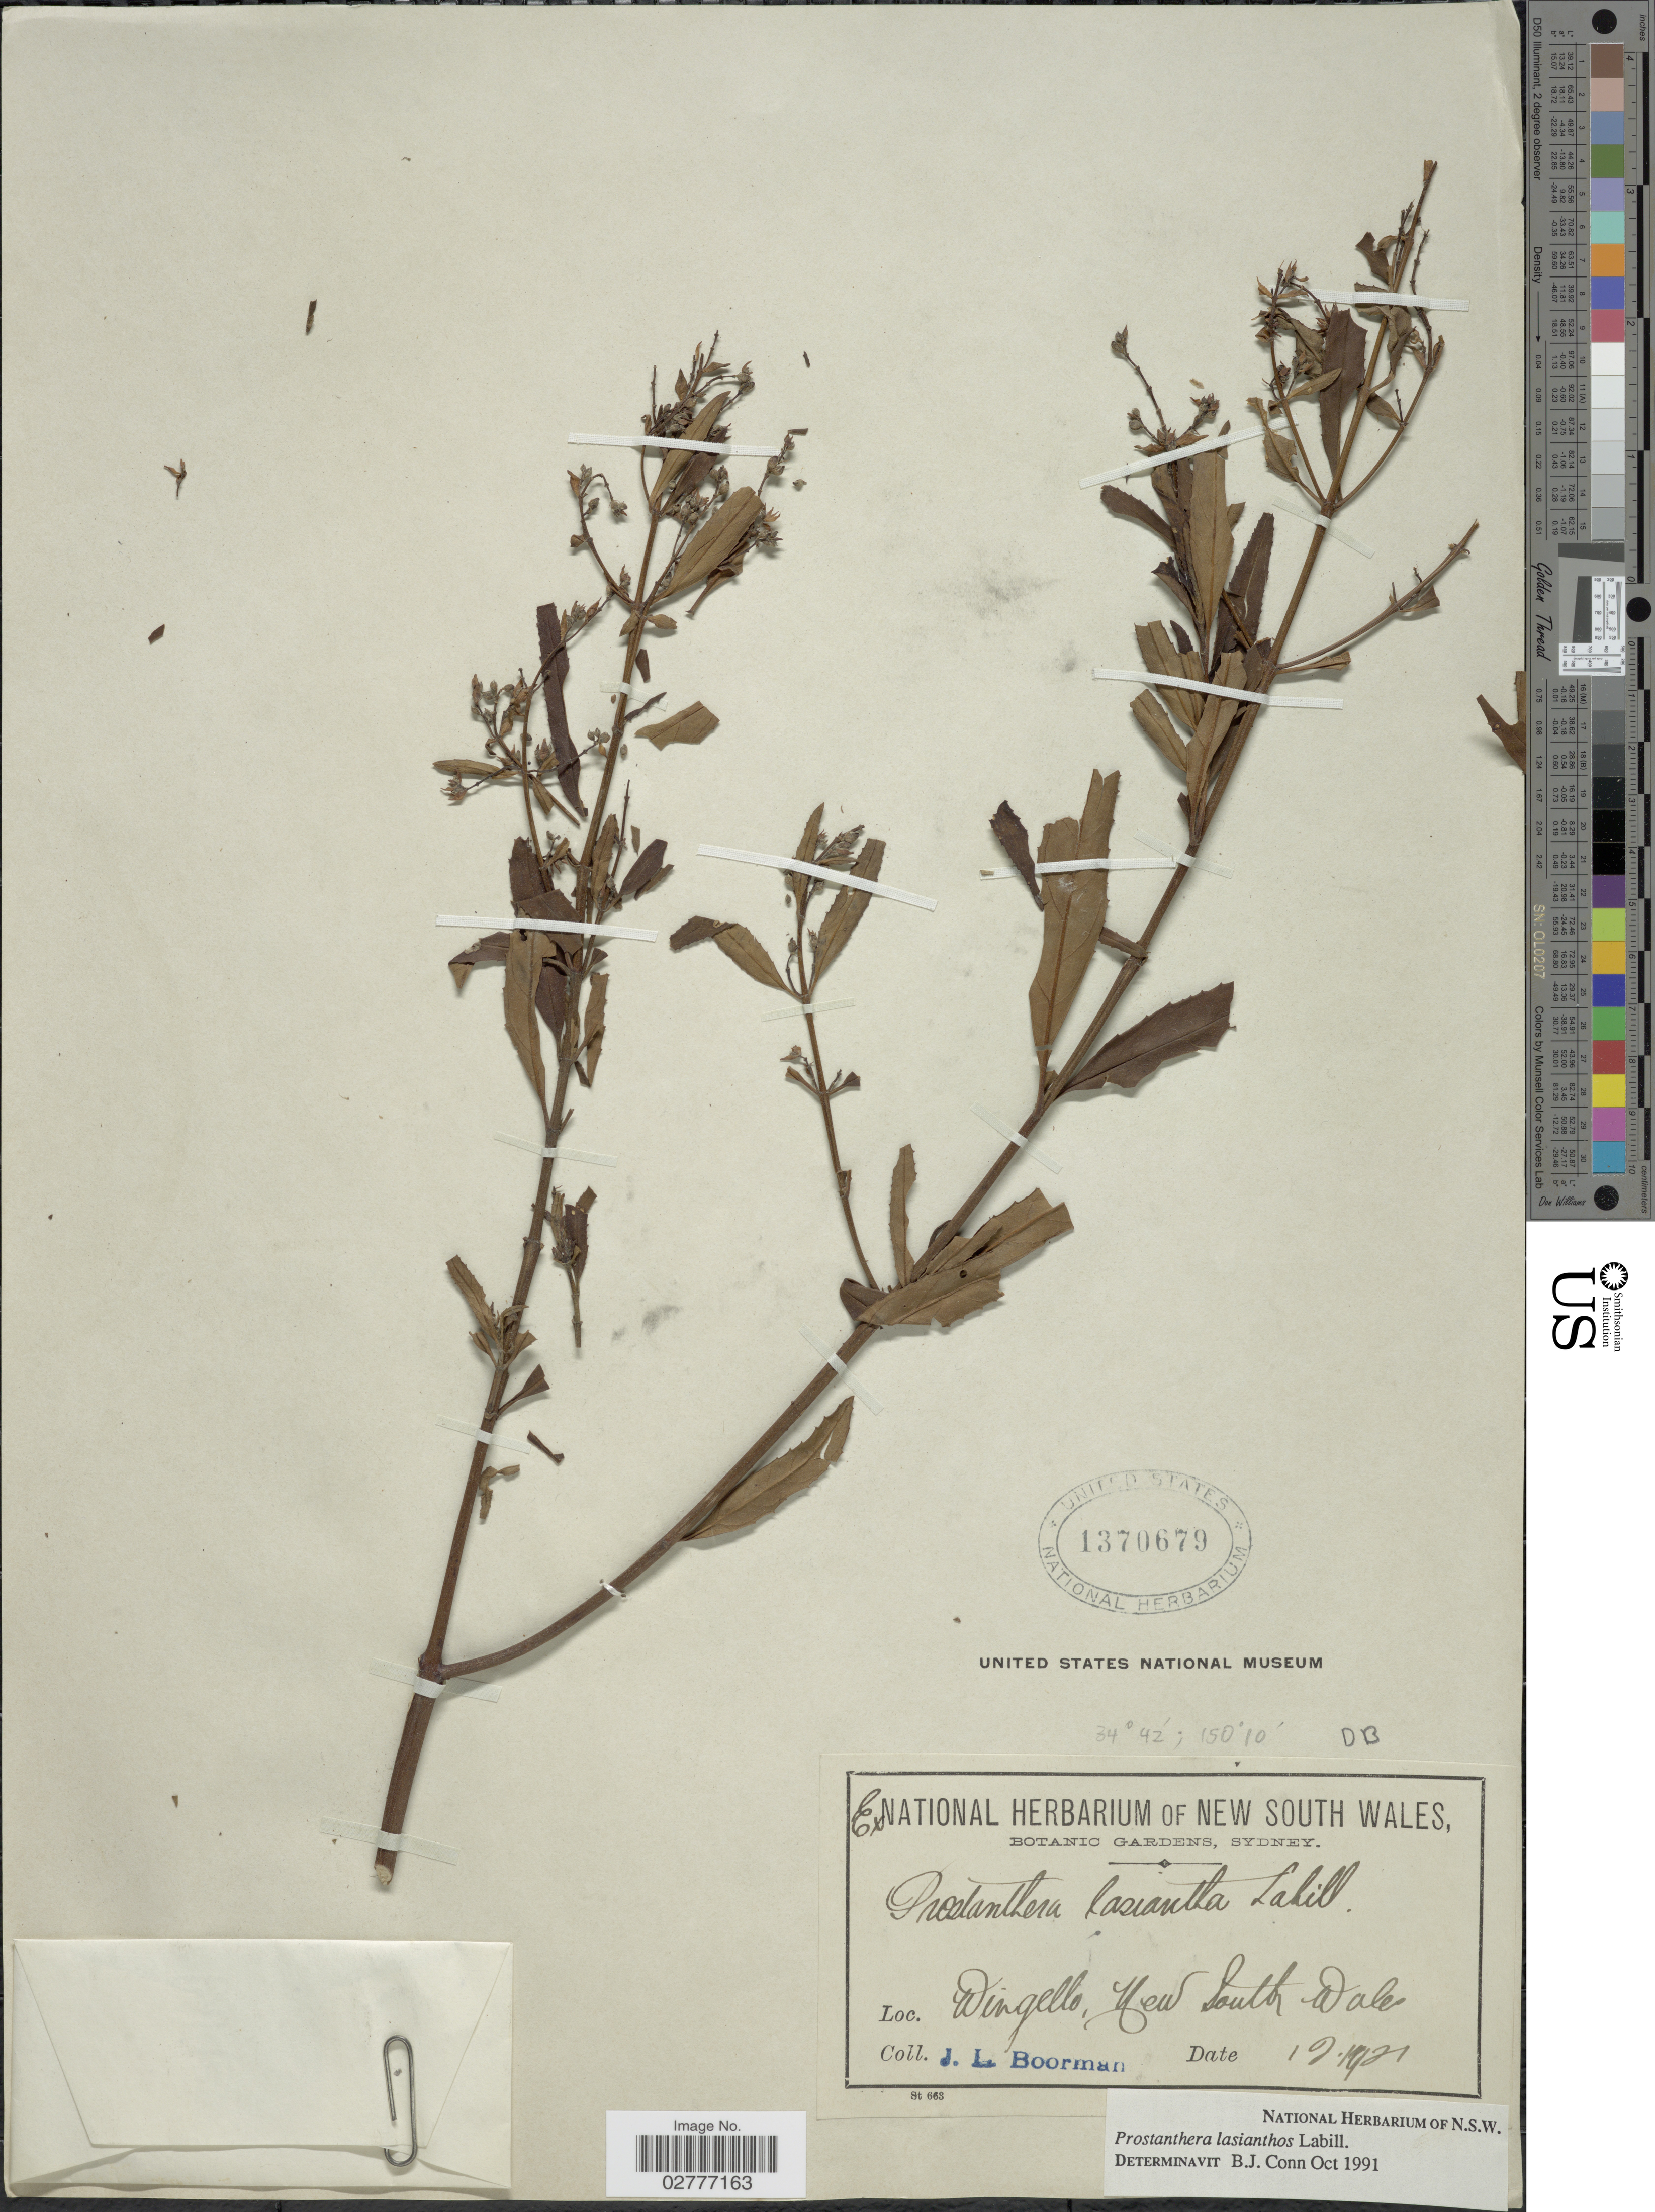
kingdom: Plantae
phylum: Tracheophyta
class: Magnoliopsida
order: Lamiales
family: Lamiaceae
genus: Prostanthera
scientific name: Prostanthera lasianthos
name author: Labill.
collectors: J. Boorman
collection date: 1921-12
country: Australia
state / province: New South Wales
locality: Wingello.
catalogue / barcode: US 1370679